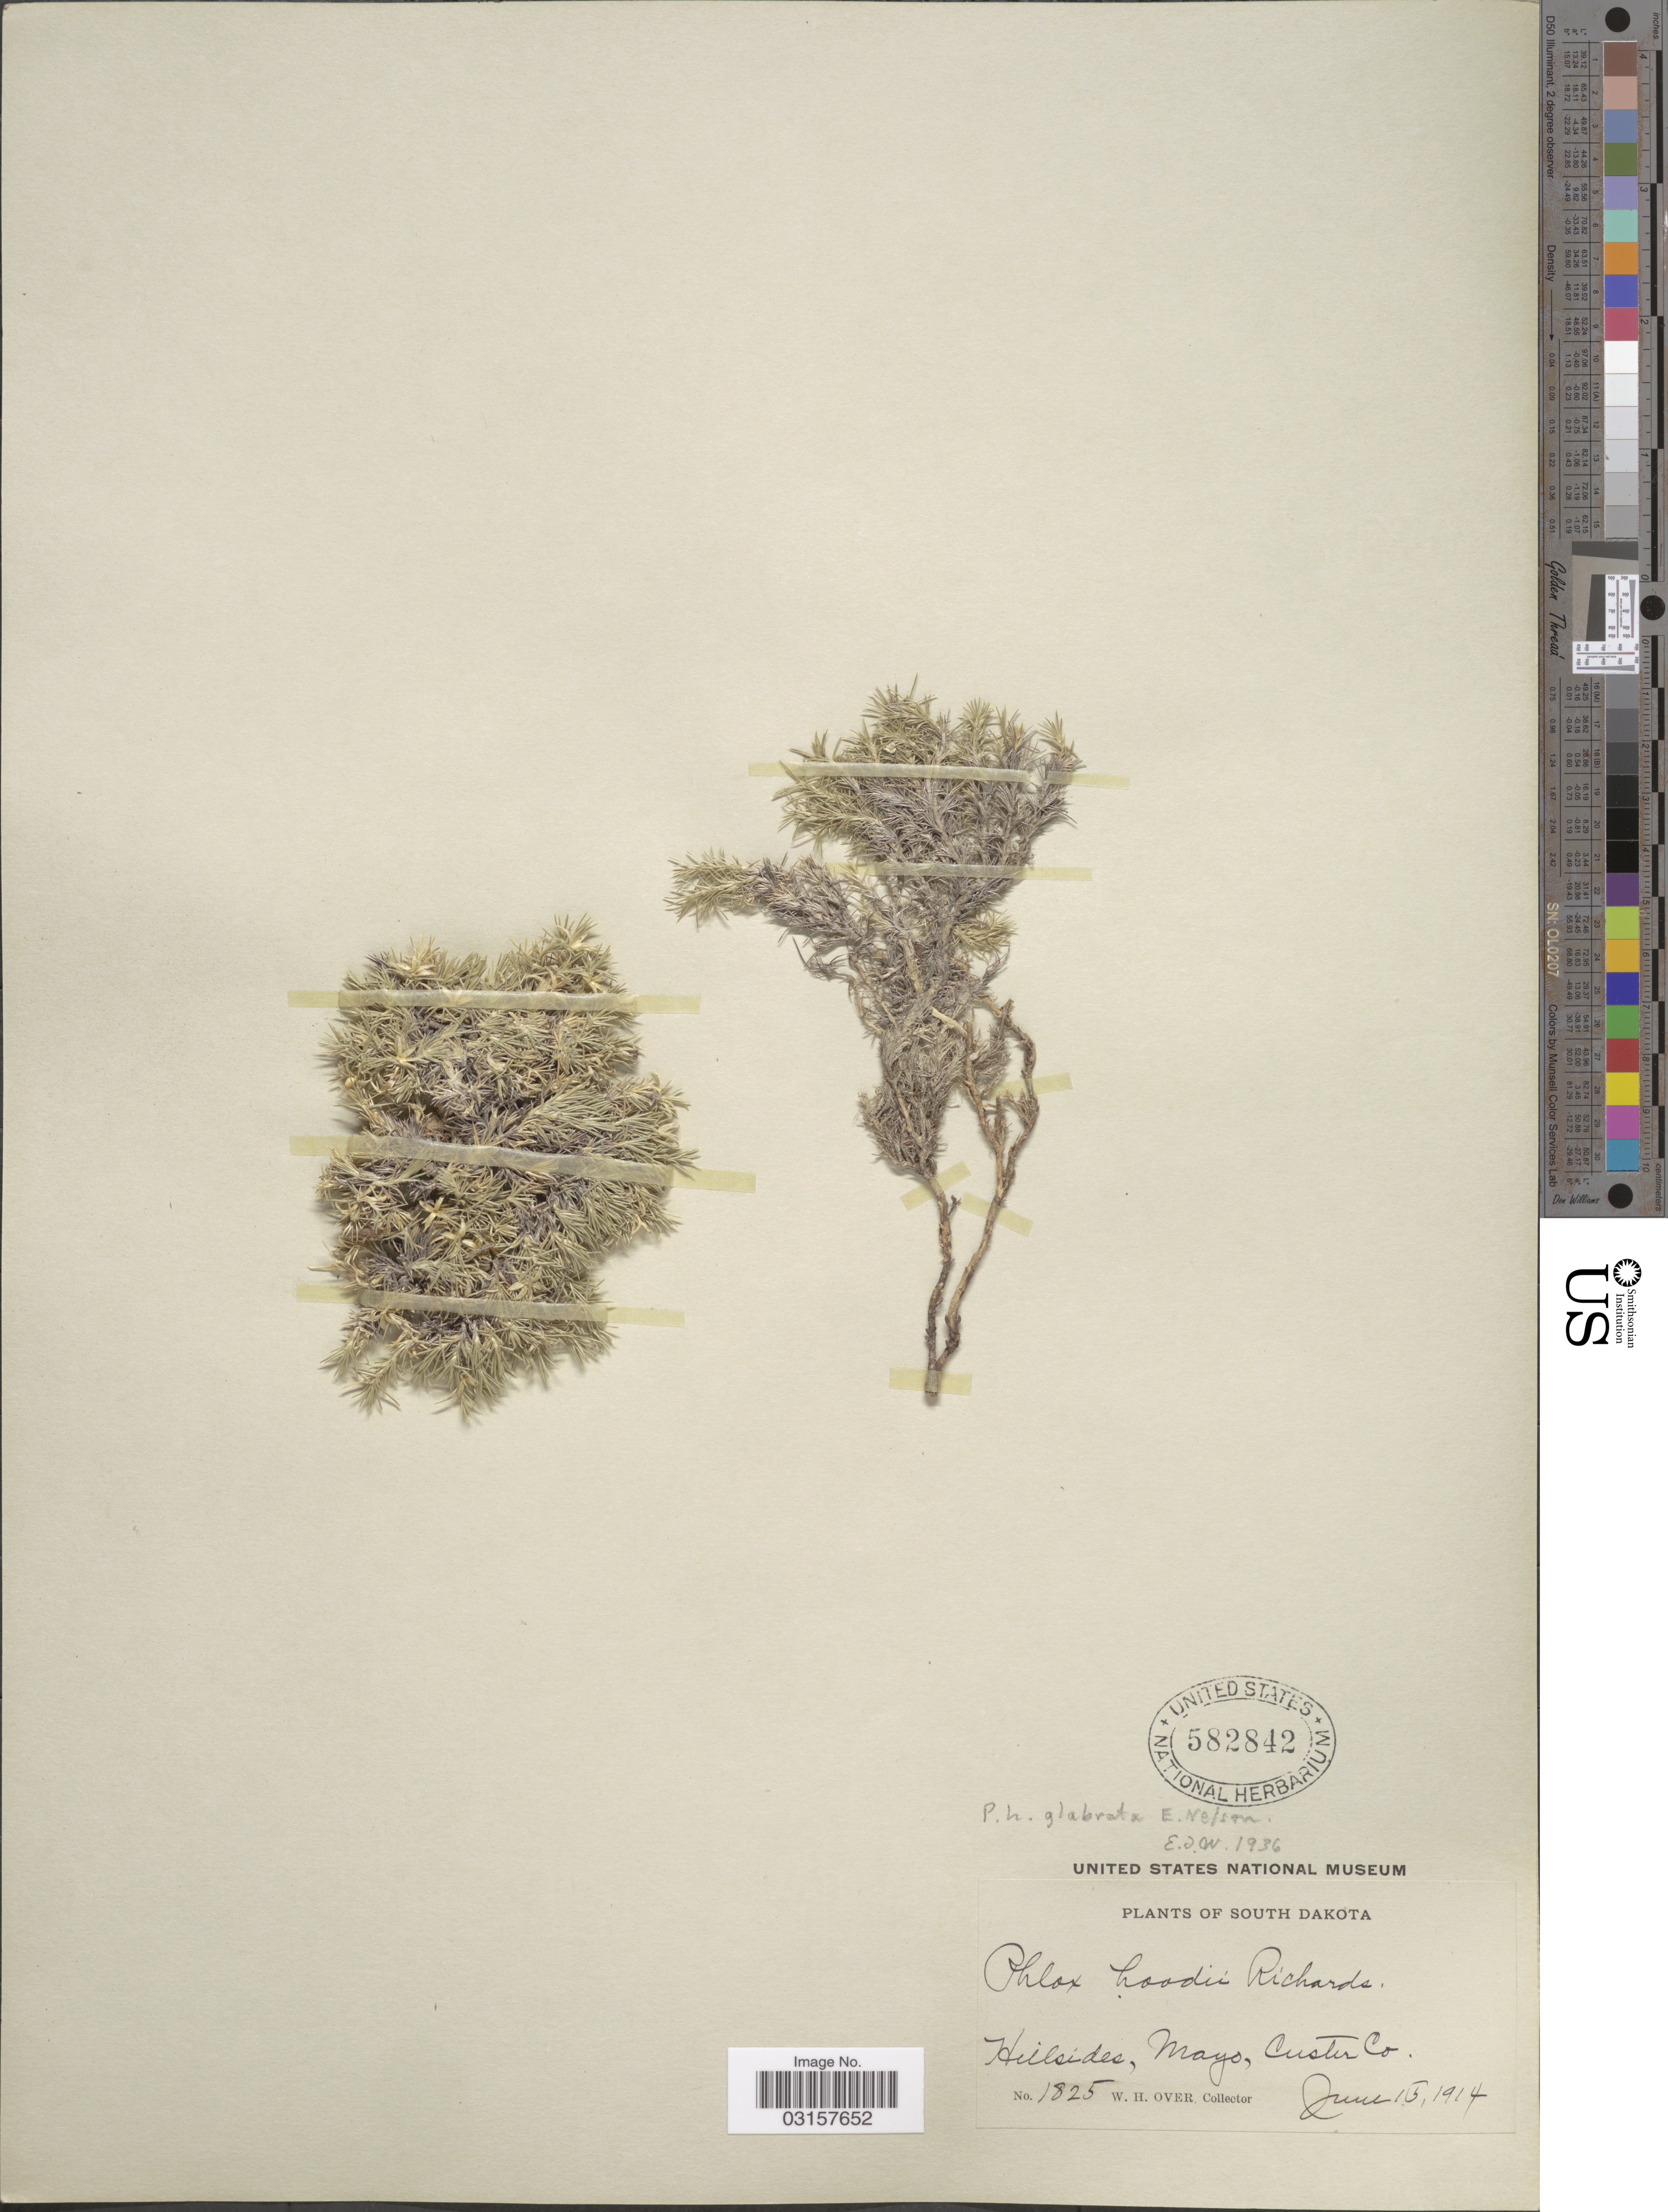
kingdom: Plantae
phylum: Tracheophyta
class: Magnoliopsida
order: Ericales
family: Polemoniaceae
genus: Phlox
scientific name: Phlox hoodii subsp. hoodii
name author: Richardson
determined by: Mayfield, M. H.; Ferguson, C. J.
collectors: W. Over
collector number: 1825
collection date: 1914-06-15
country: United States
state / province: South Dakota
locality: Hillsides, Mayo, Custer Co.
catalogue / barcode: US 582842